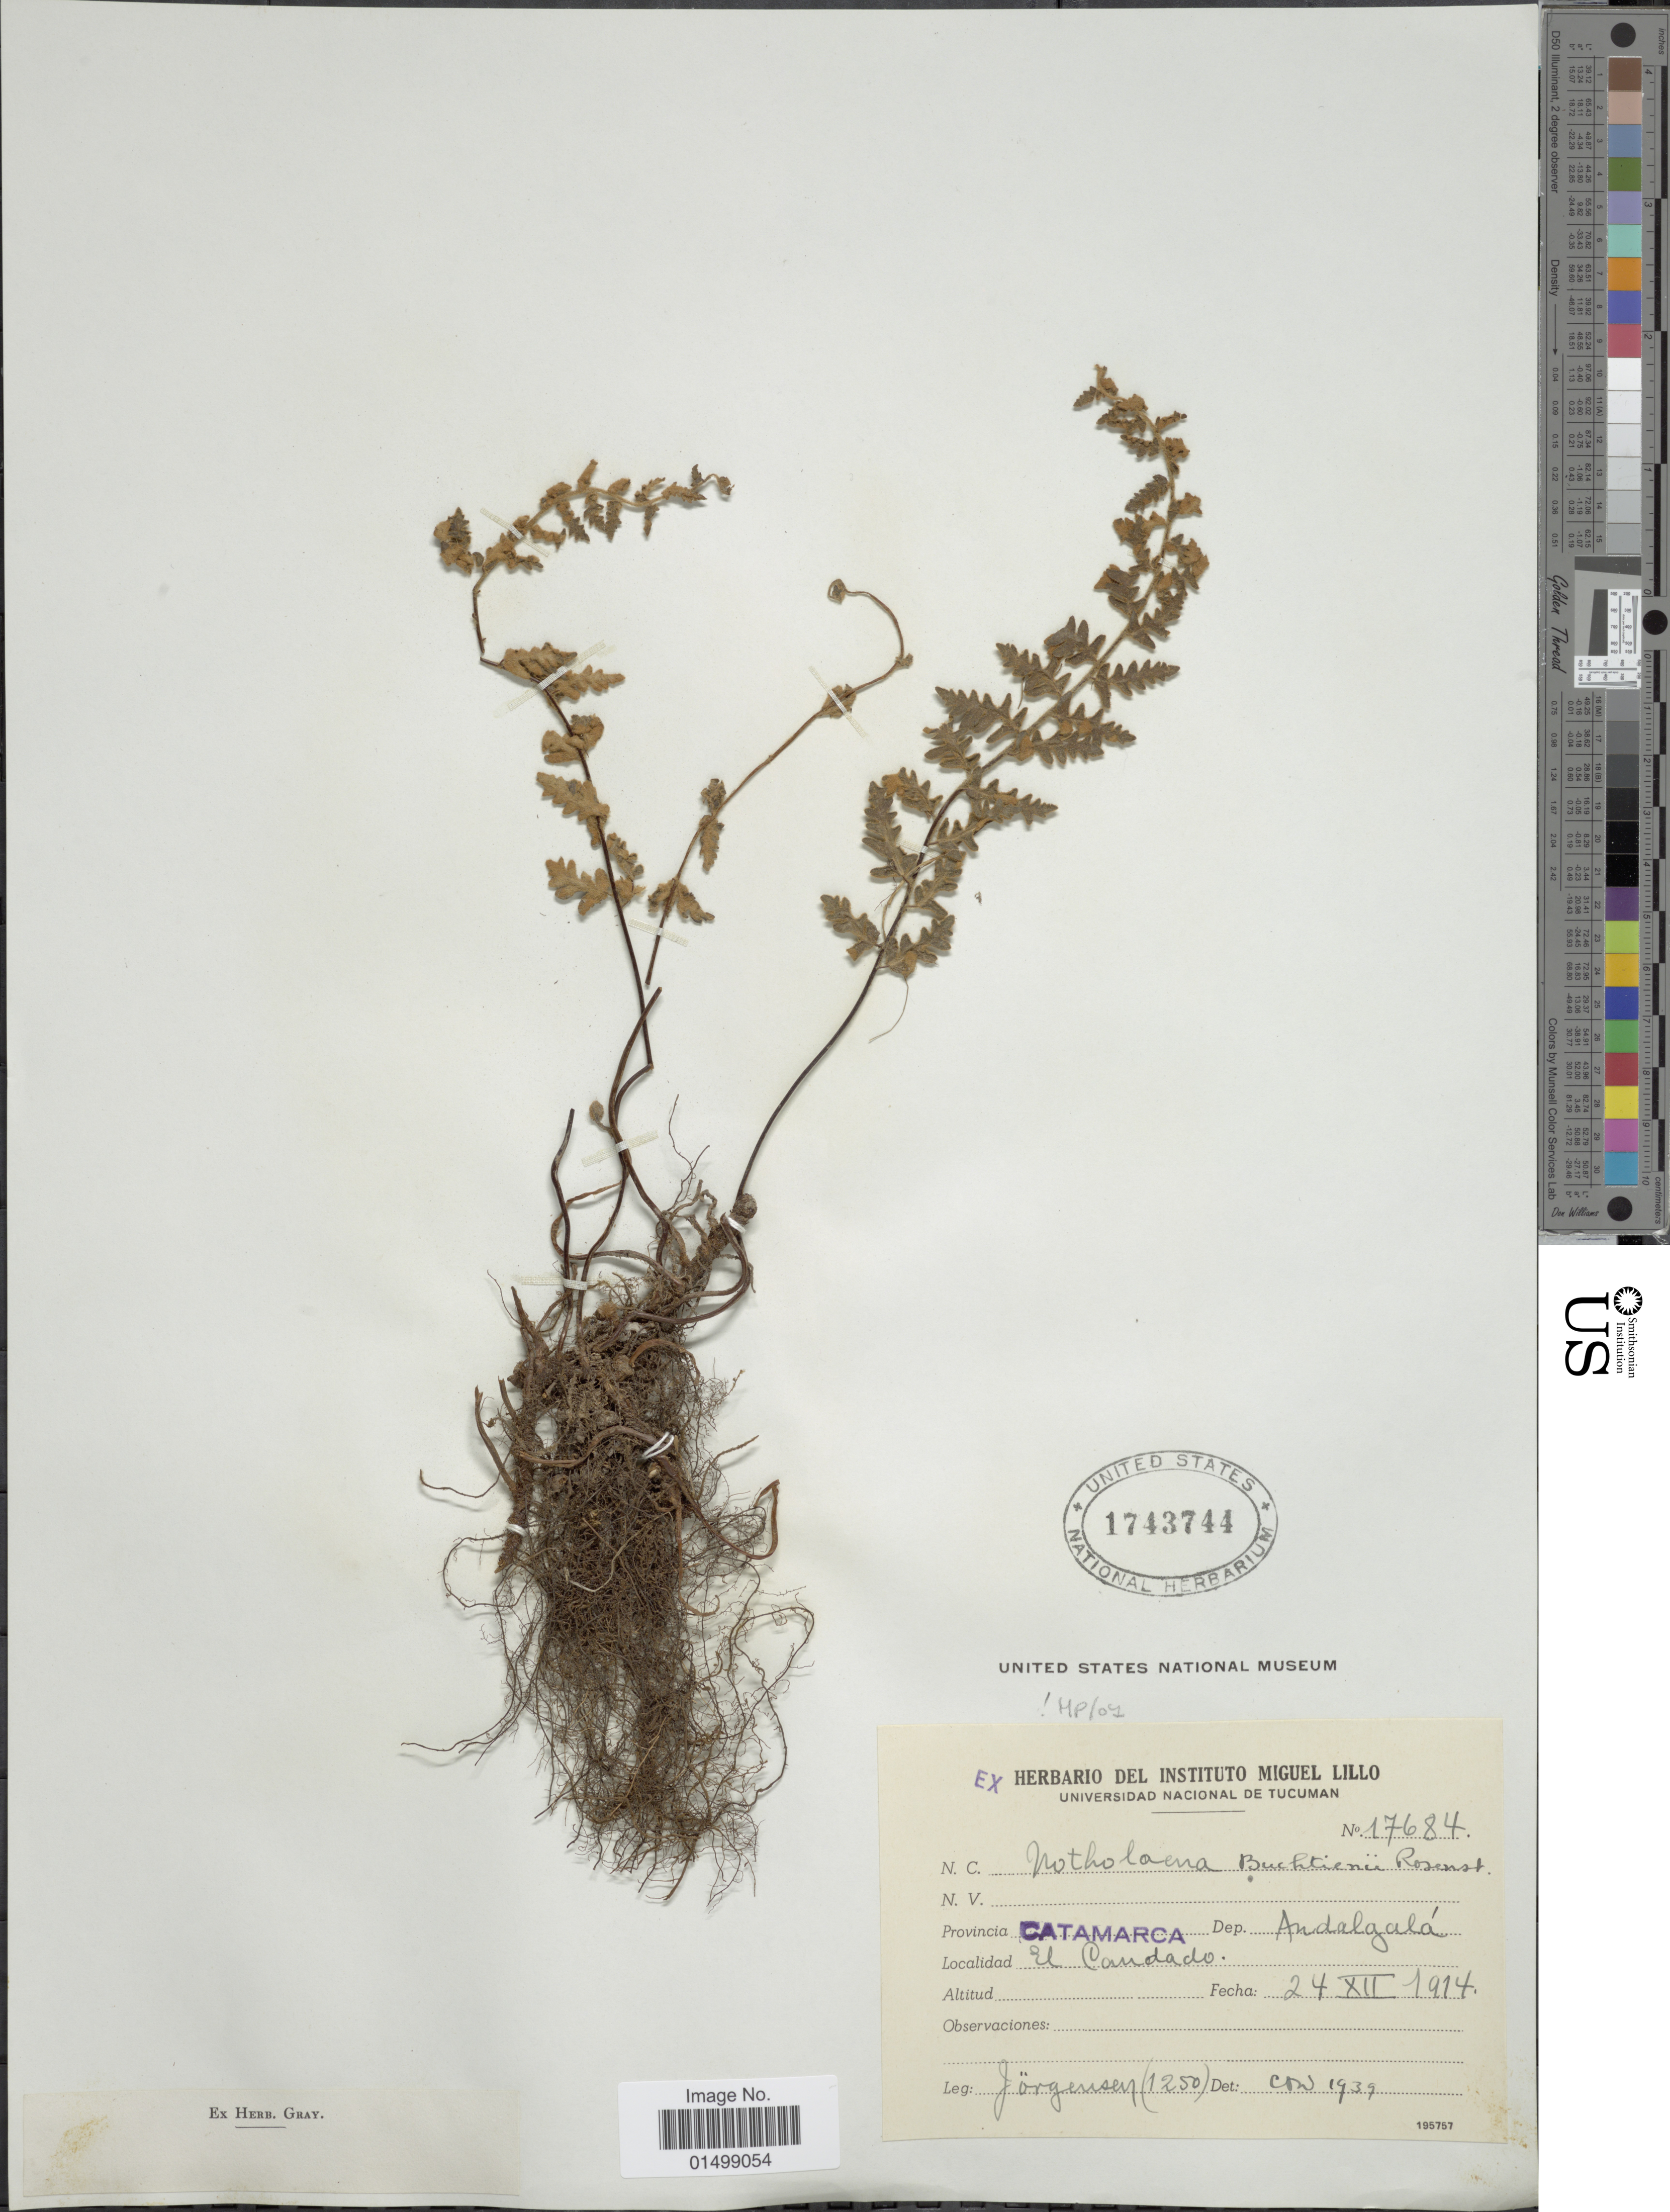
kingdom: Plantae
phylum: Tracheophyta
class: Polypodiopsida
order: Polypodiales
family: Pteridaceae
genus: Cheilanthes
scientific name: Cheilanthes buchtienii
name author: (Rosenst.) R.M. Tryon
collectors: Jorgensen, --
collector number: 17684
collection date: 1914-12-24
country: Argentina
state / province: Catamarca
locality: Andalgala, El Candado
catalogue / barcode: US 1743744